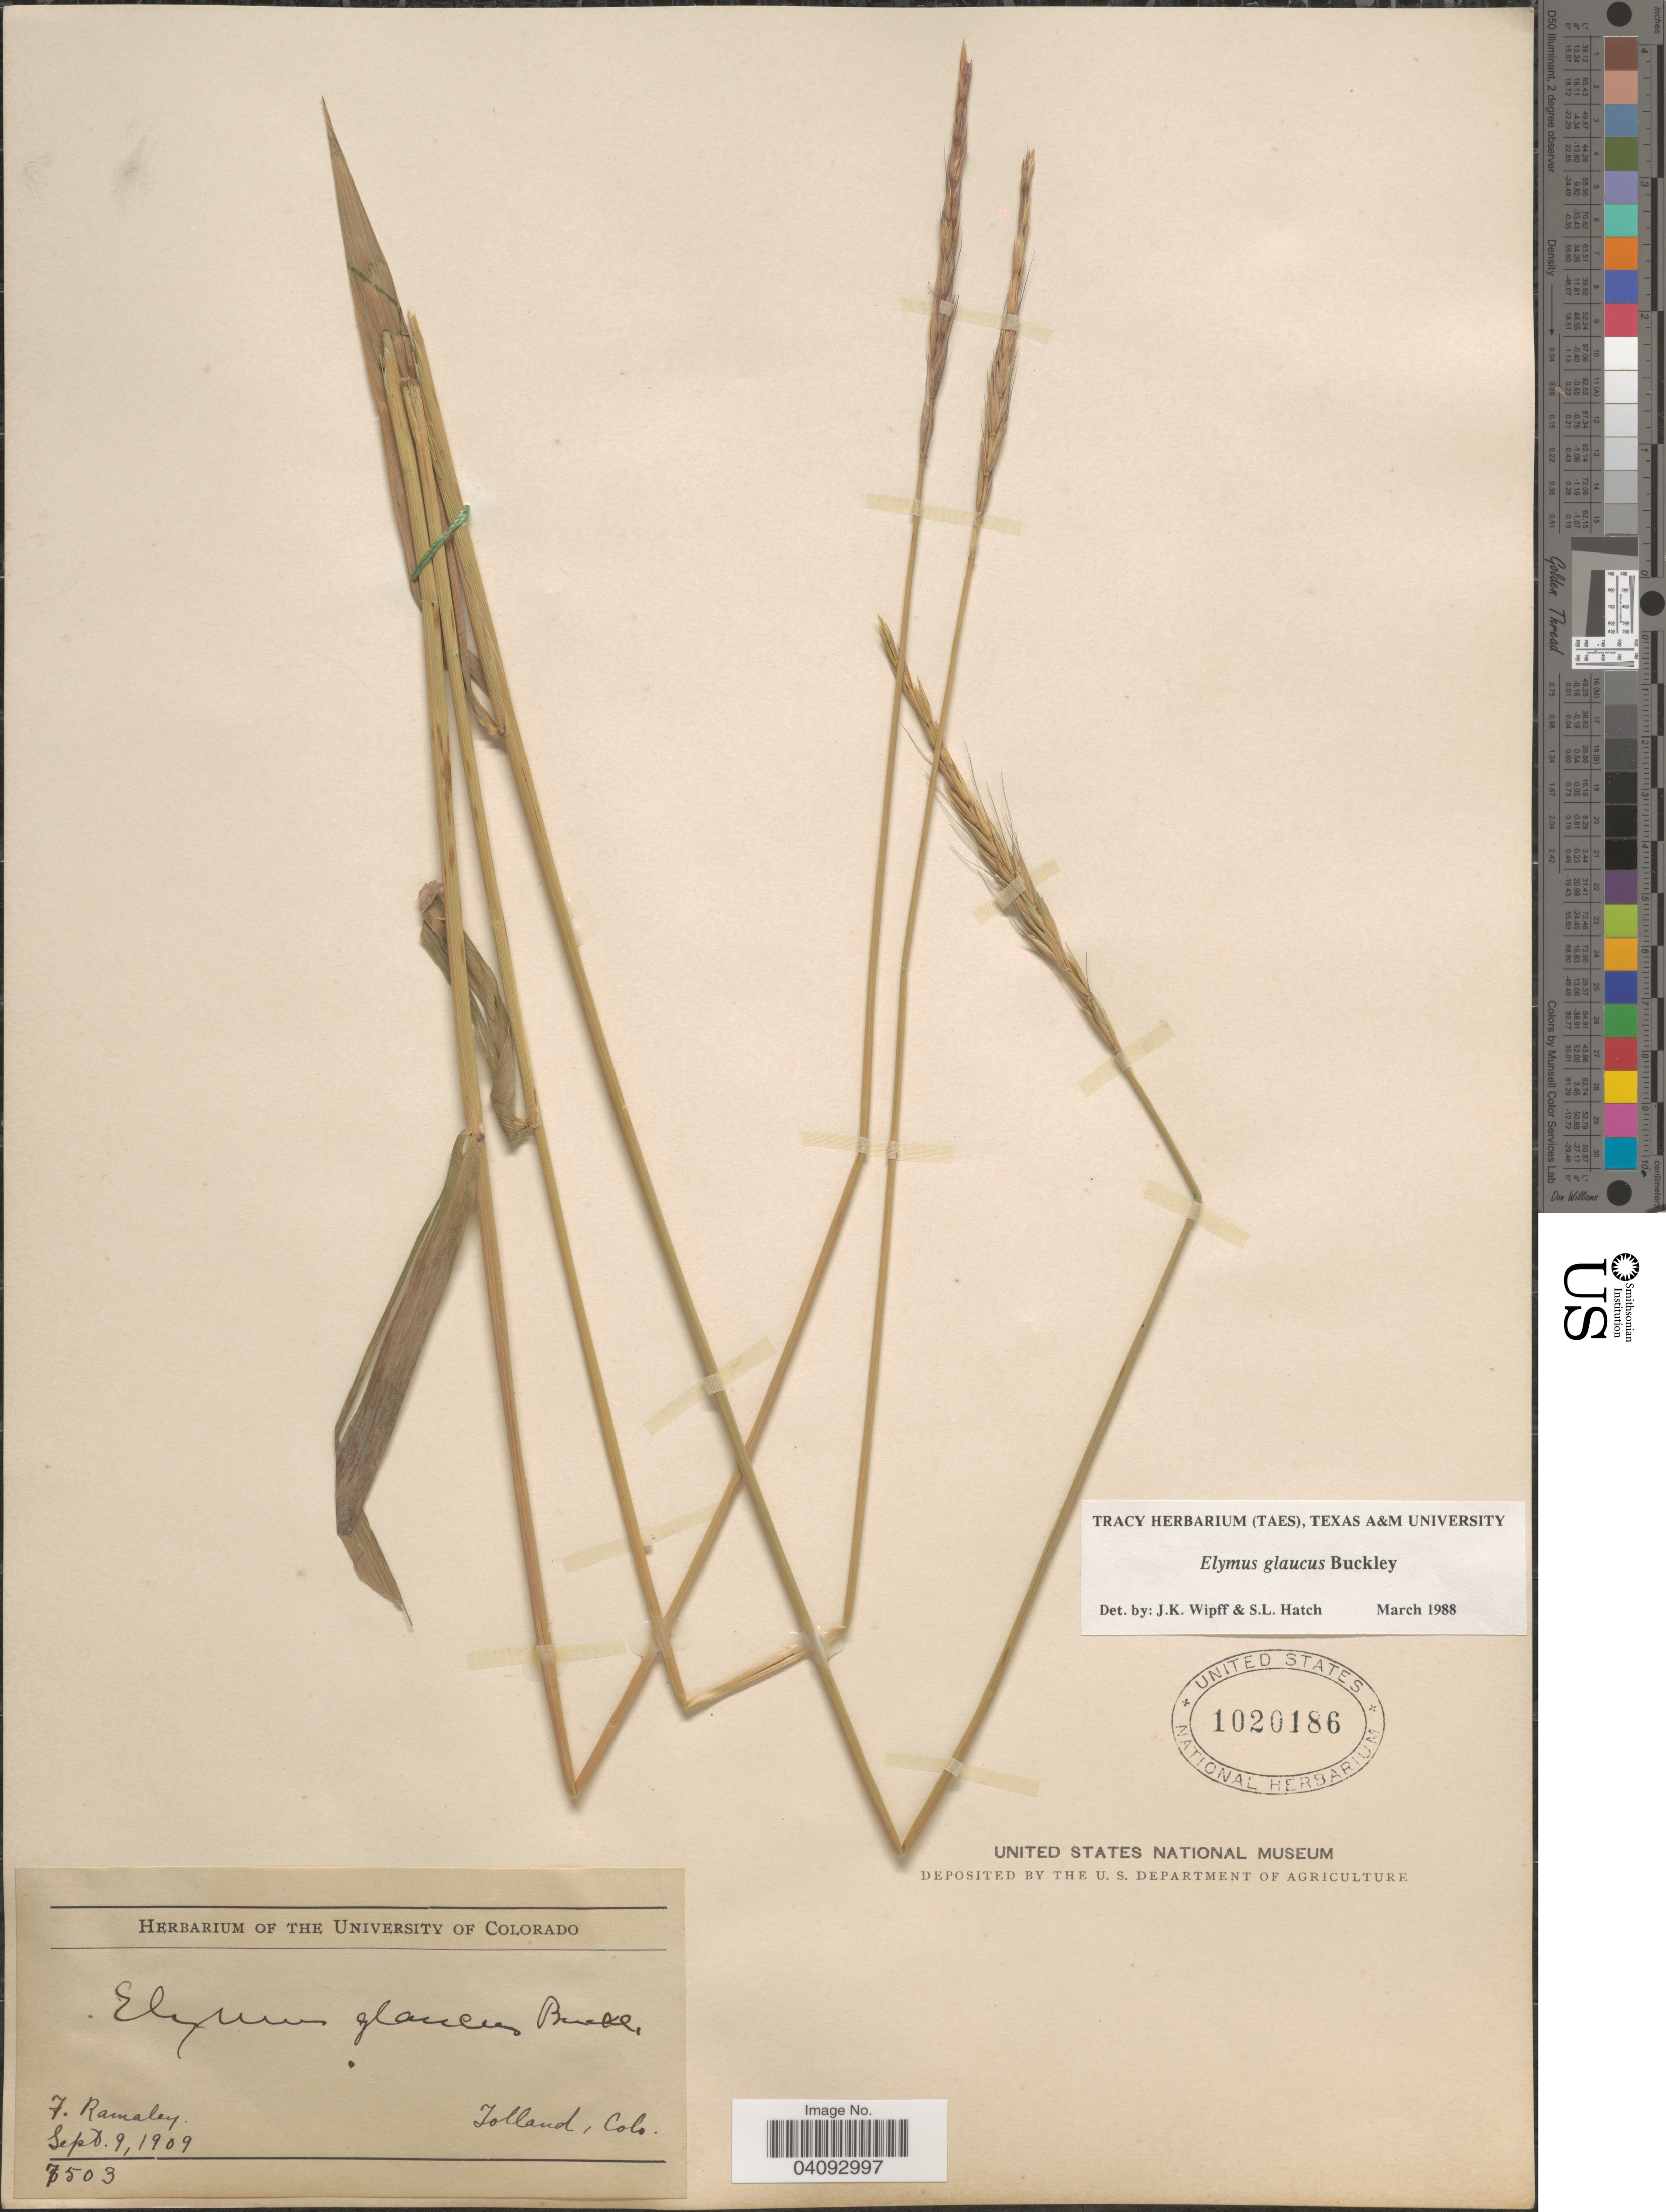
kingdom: Plantae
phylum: Tracheophyta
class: Liliopsida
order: Poales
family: Poaceae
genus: Elymus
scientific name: Elymus glaucus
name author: Buckley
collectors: F. Ramaley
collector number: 7503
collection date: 1909-09-09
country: United States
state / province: Colorado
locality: Tolland.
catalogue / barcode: US 1020186